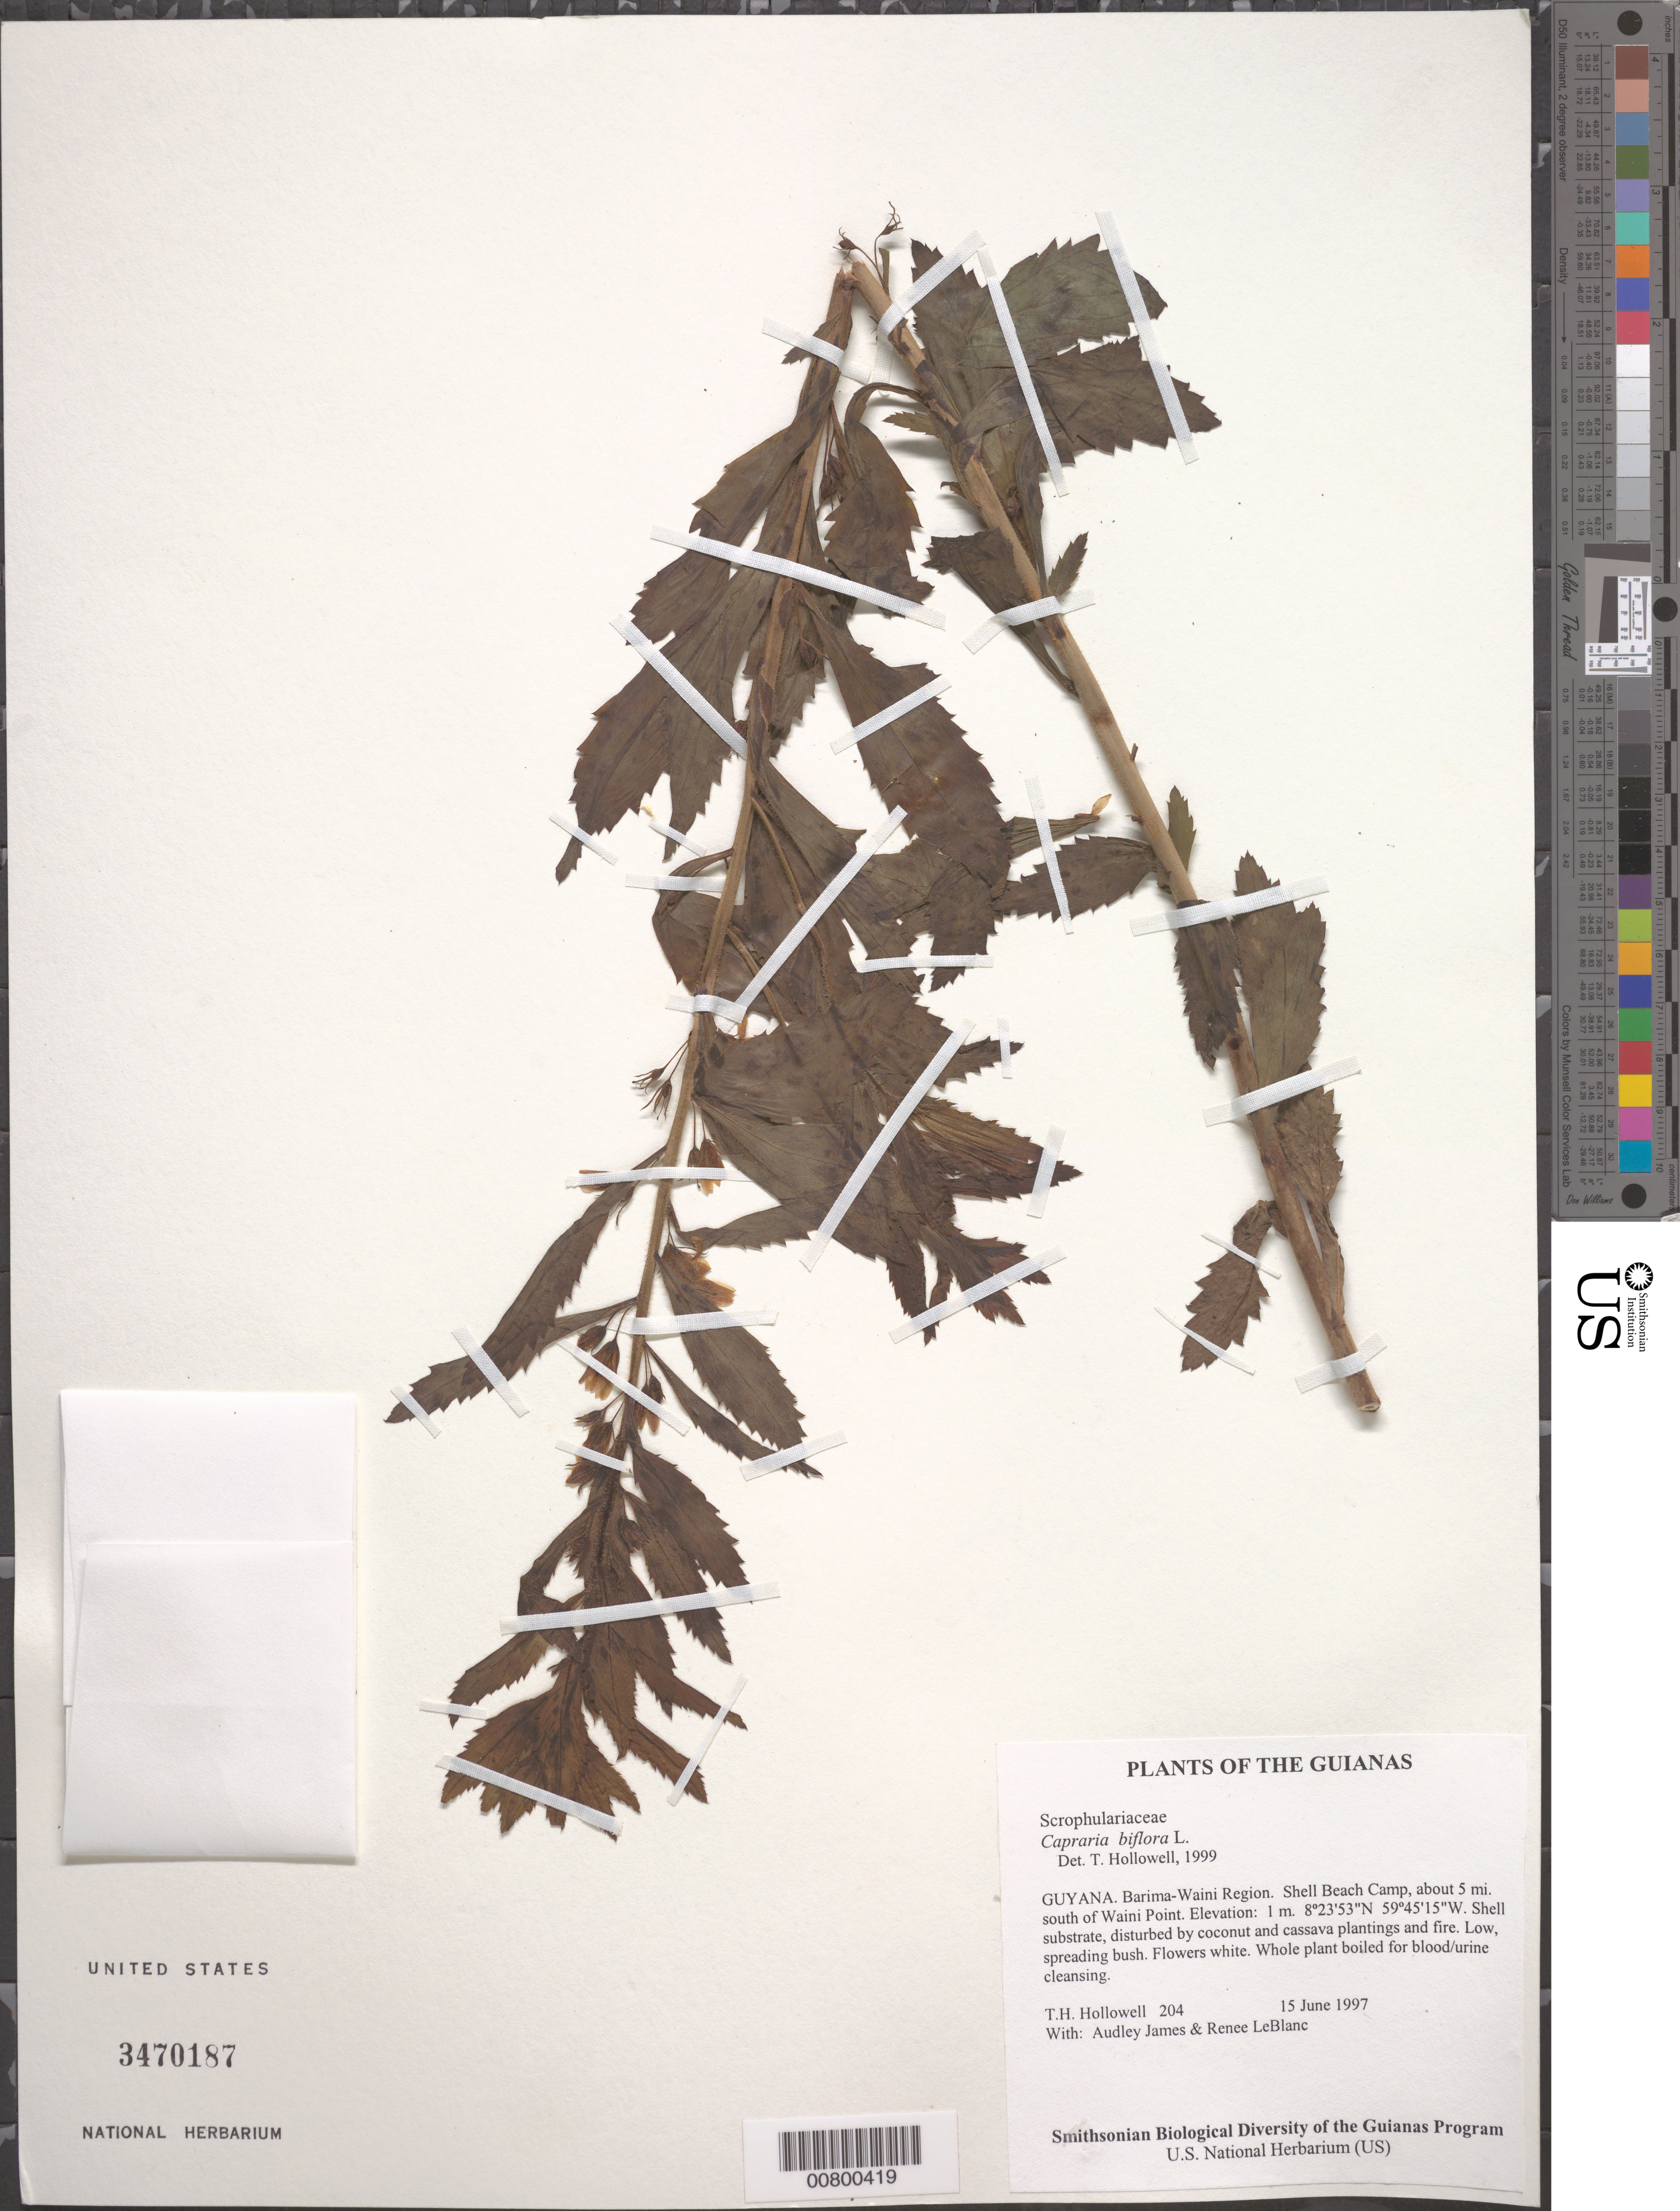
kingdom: Plantae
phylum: Tracheophyta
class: Magnoliopsida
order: Lamiales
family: Scrophulariaceae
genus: Capraria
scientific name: Capraria biflora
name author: L.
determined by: Hollowell, T. H., (BOT), Smithsonian Institution - National Museum of Natural History (UNITED STATES)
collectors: T. Hollowell, A. James & R. LeBlanc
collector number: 204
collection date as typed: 15 June 1997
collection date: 1997-06-15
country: Guyana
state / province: Barima-Waini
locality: Shell Beach Camp, about 5 mi. south of Waini Point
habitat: Shell substrate, disturbed by coconut and cassava plantings and fire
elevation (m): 1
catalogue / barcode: US 3470187